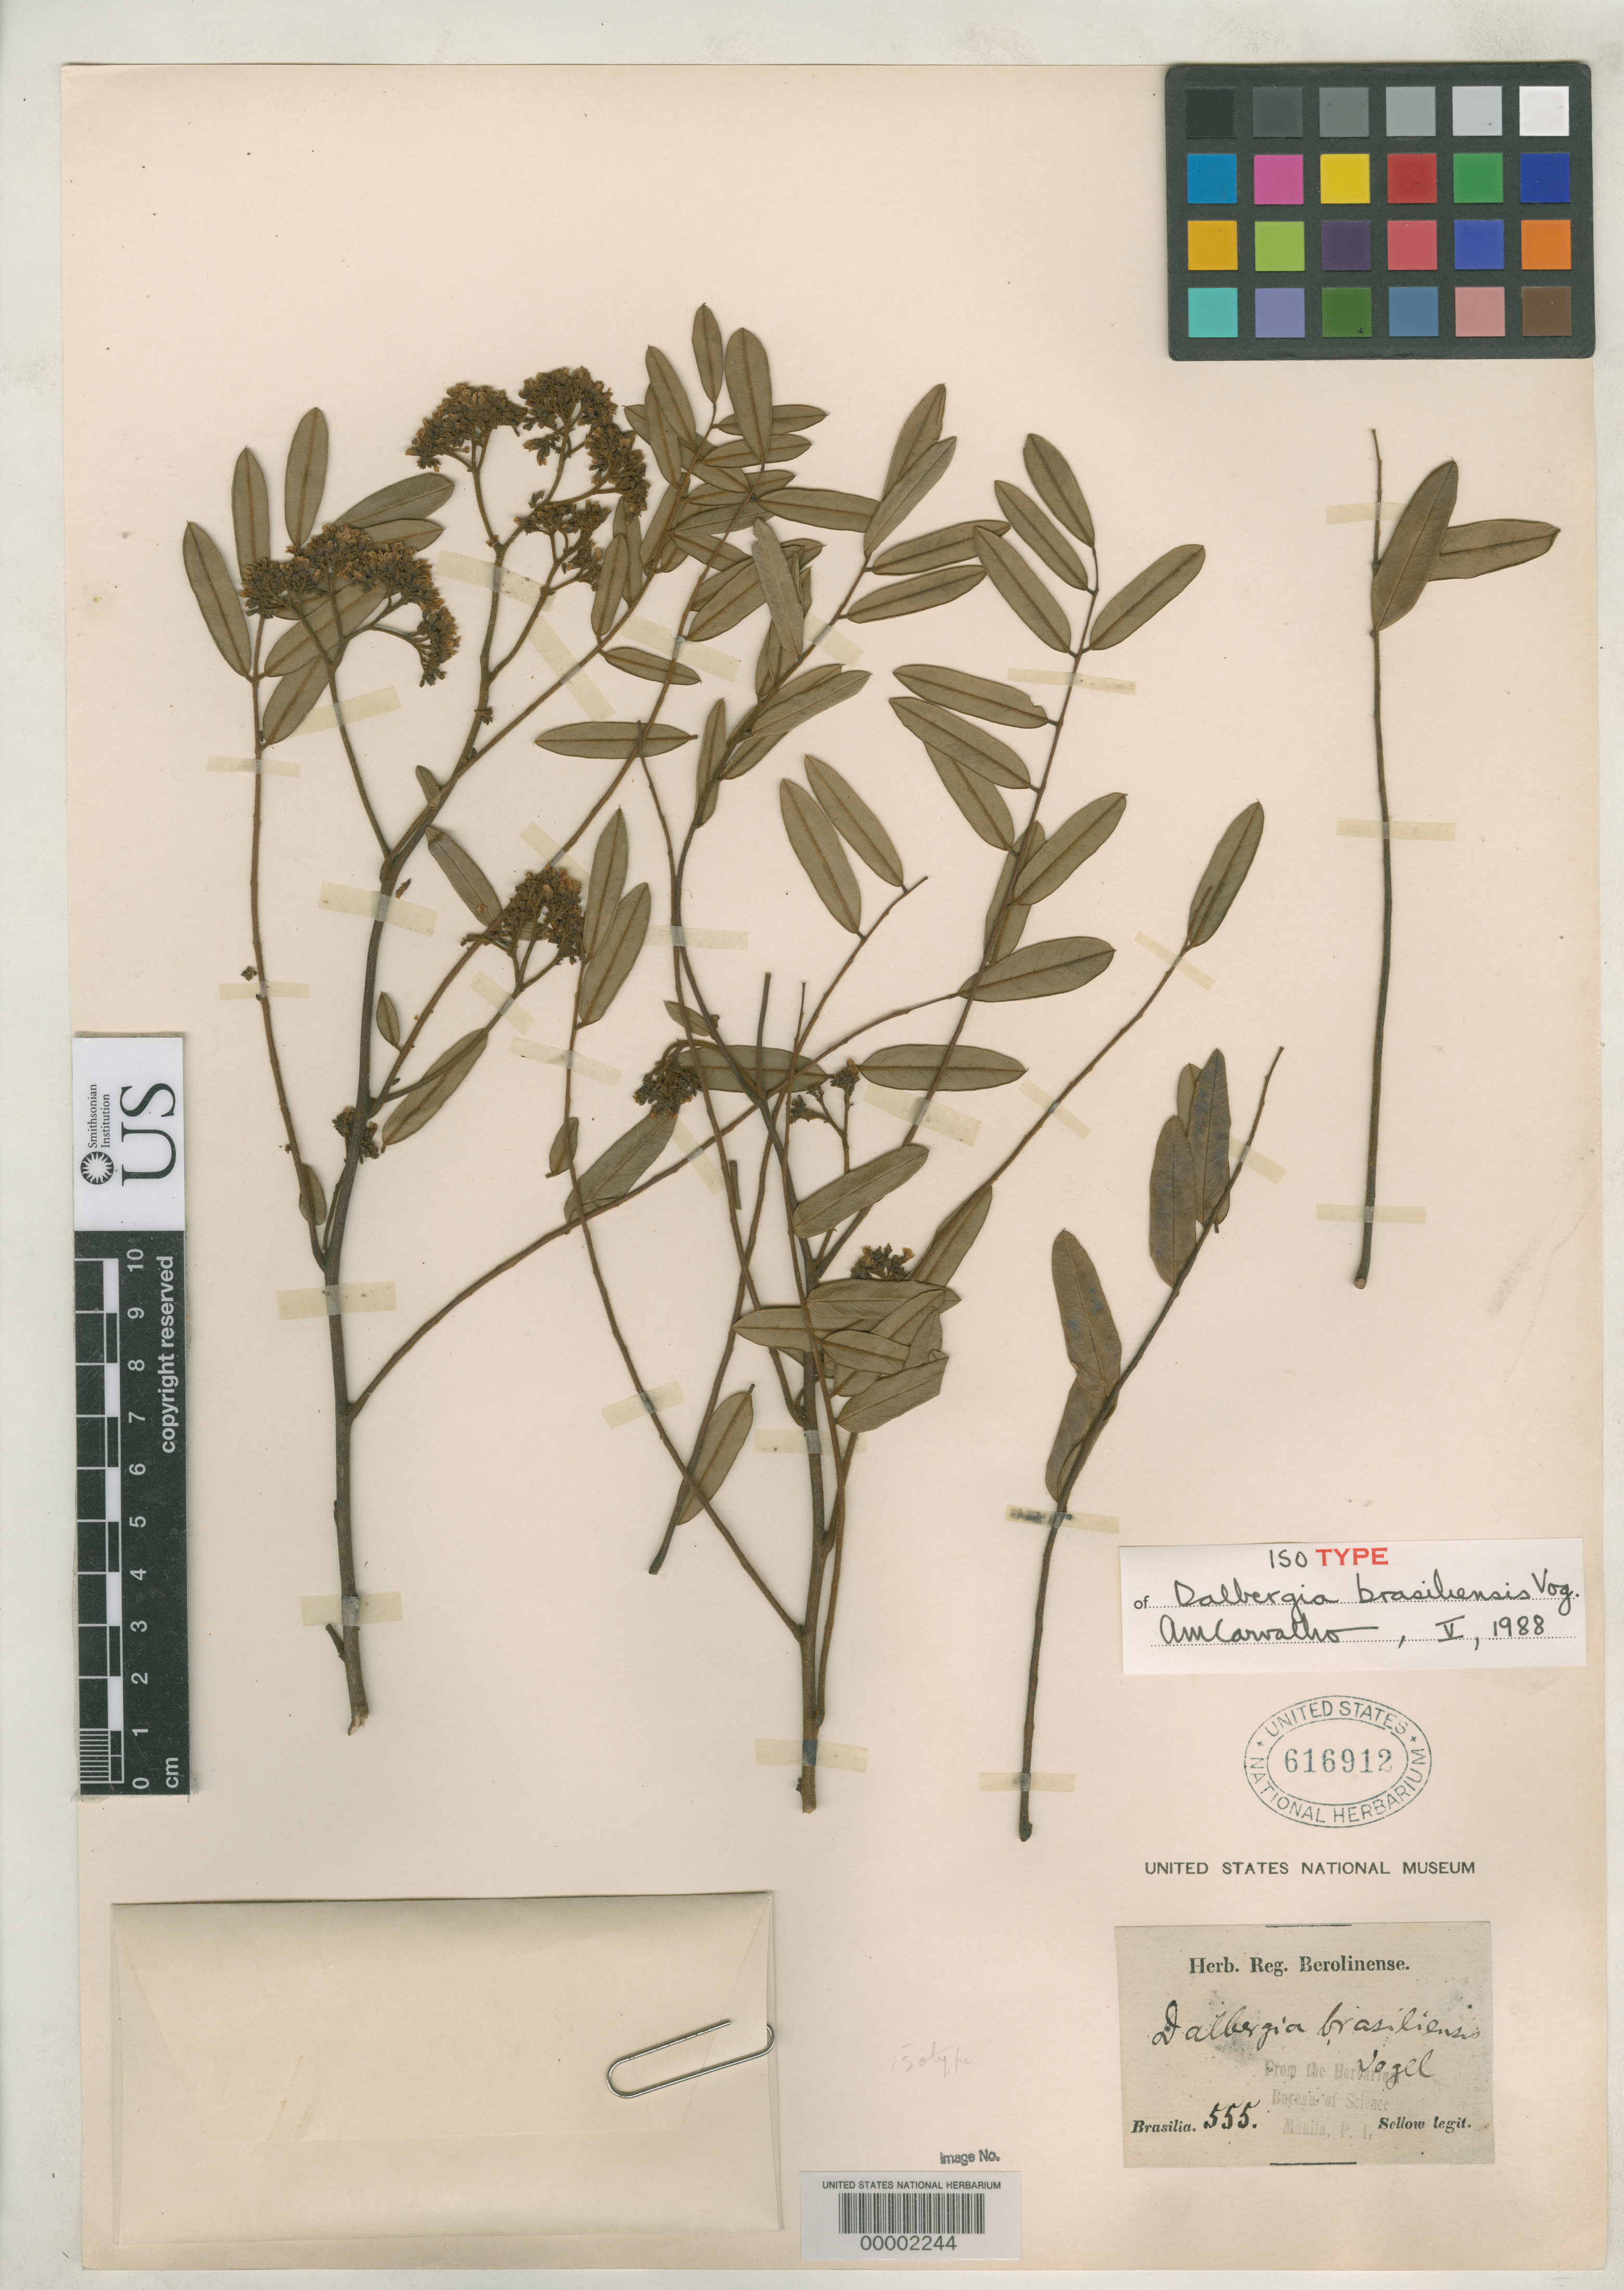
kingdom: Plantae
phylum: Tracheophyta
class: Magnoliopsida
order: Fabales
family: Fabaceae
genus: Dalbergia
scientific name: Dalbergia brasiliensis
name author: Vogel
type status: Isotype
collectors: F. Sellow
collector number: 555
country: Brazil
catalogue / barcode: US 616912